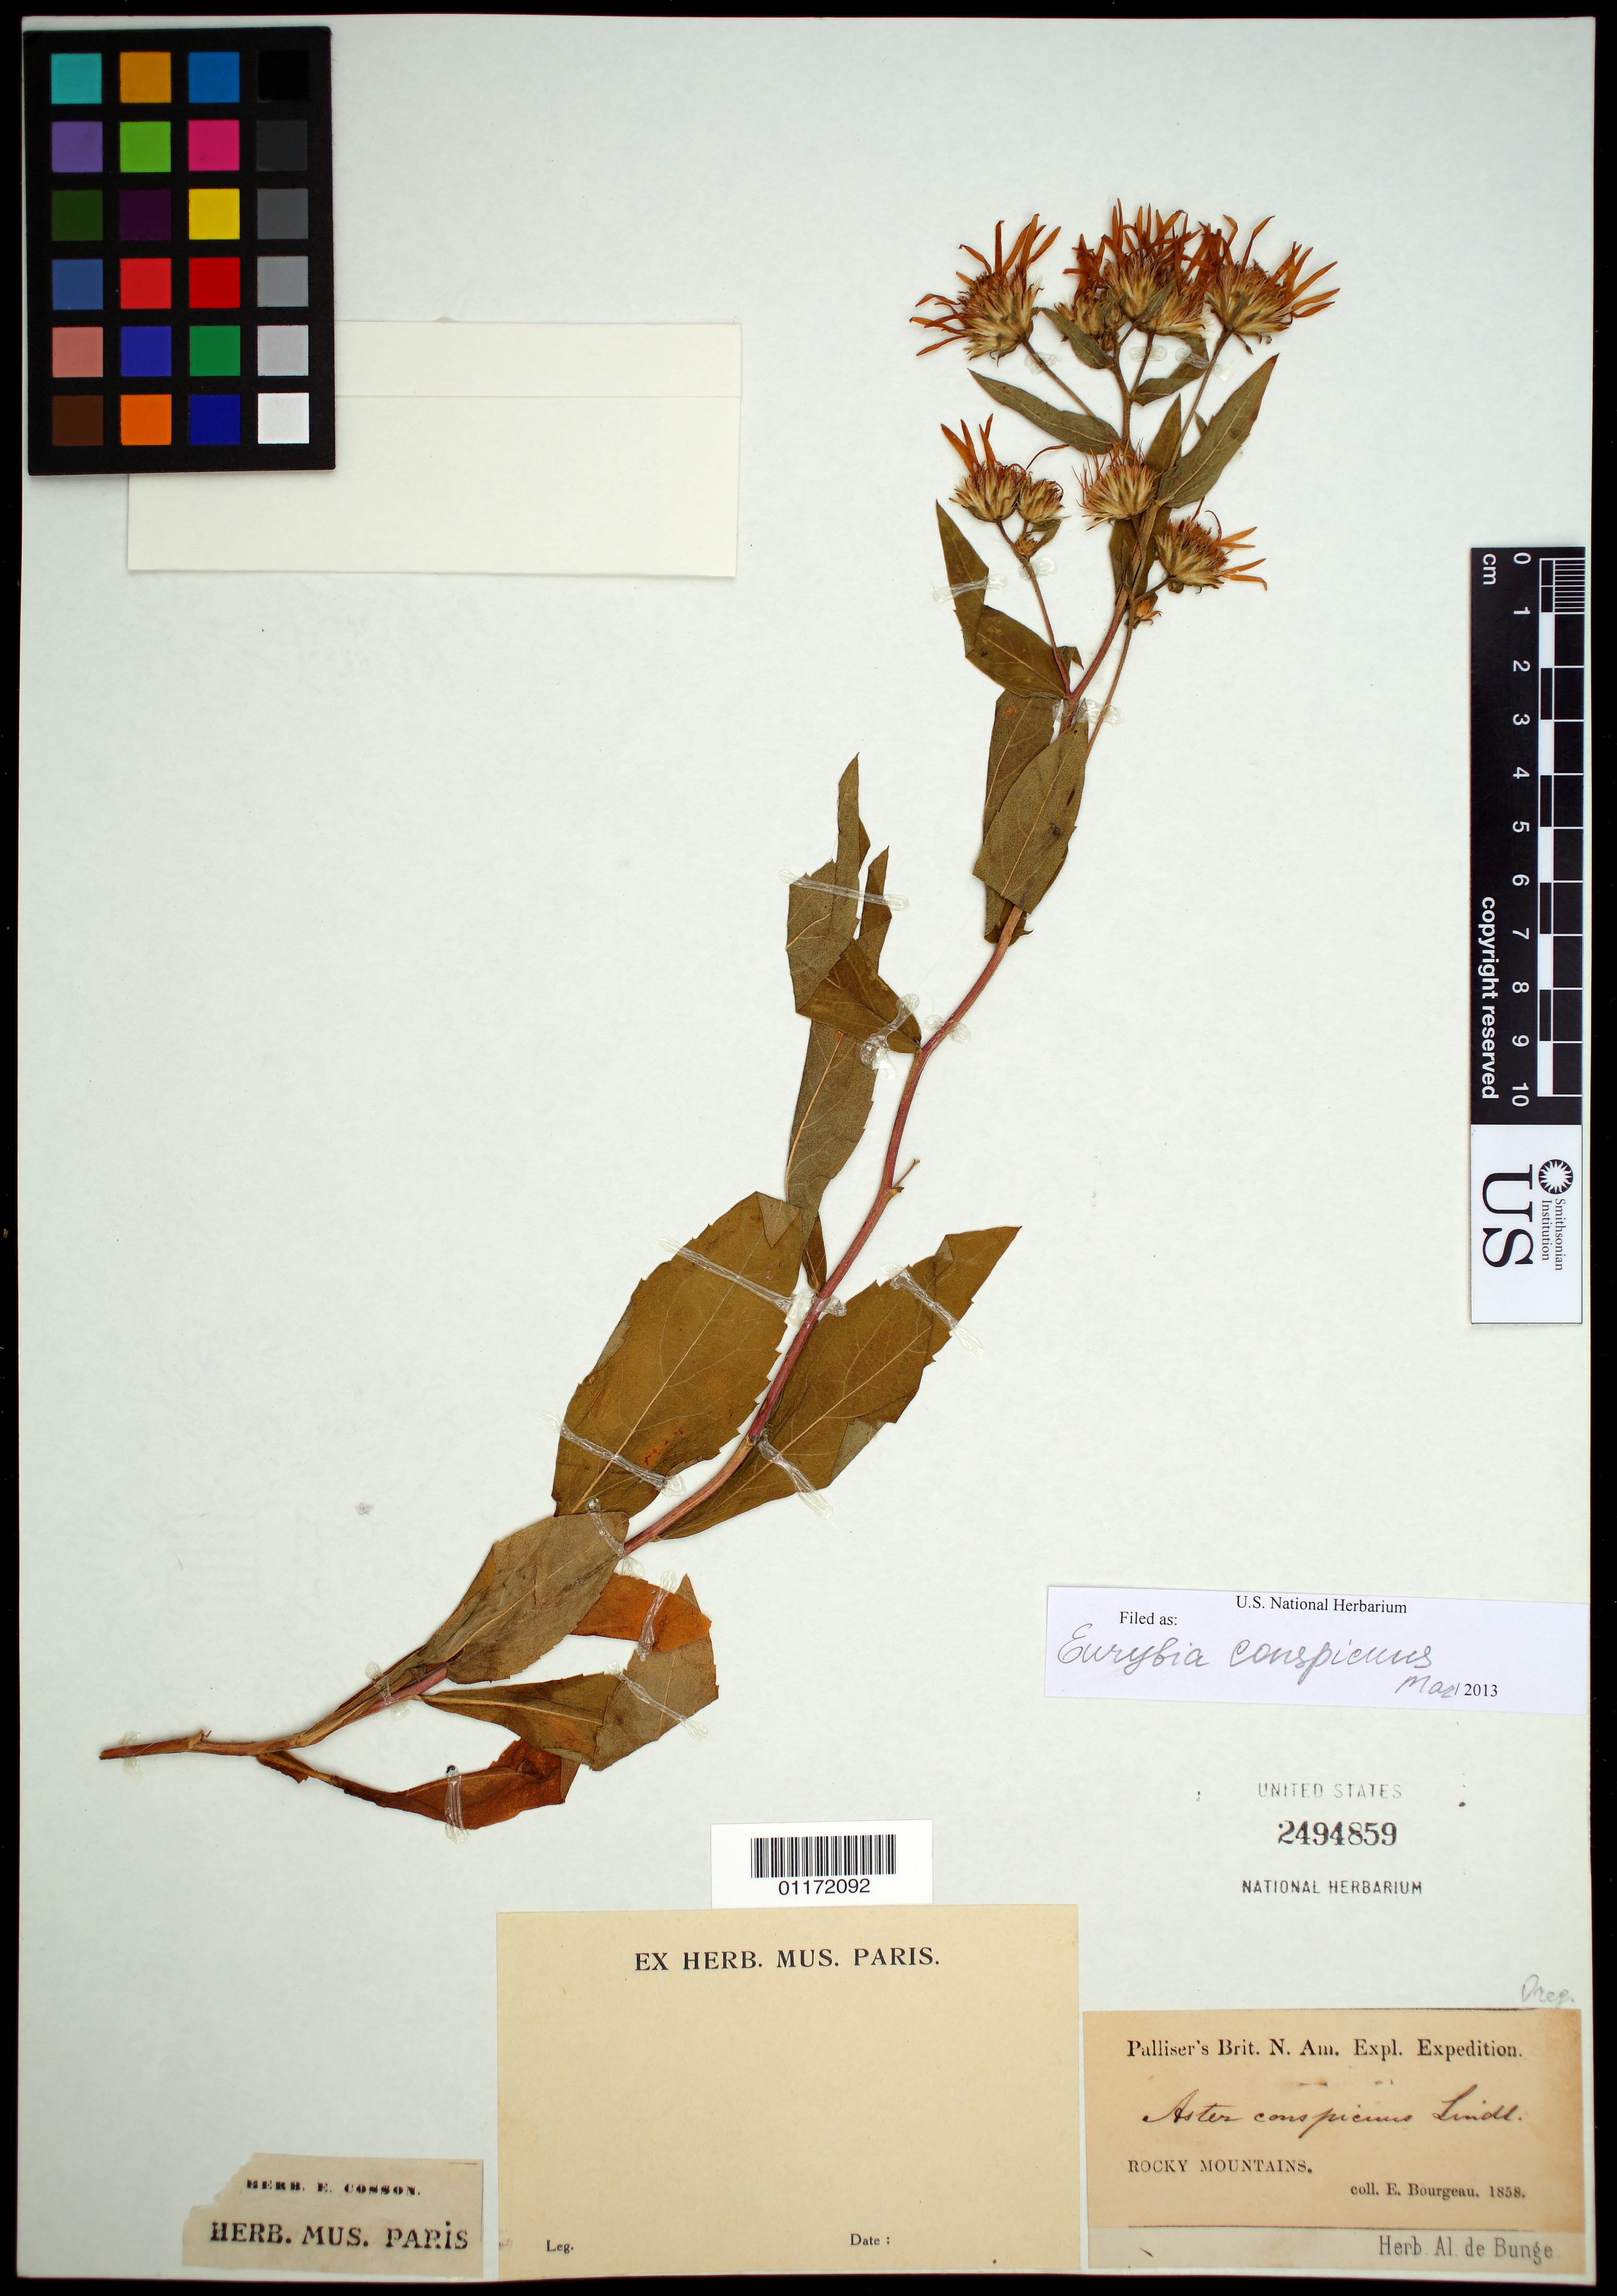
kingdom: Plantae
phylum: Tracheophyta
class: Magnoliopsida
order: Asterales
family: Asteraceae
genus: Eurybia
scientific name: Eurybia conspicua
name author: (Lindl.) G.L. Nesom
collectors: E. Bourgeau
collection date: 1858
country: Canada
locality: Rocky Mountains.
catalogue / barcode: US 2494859